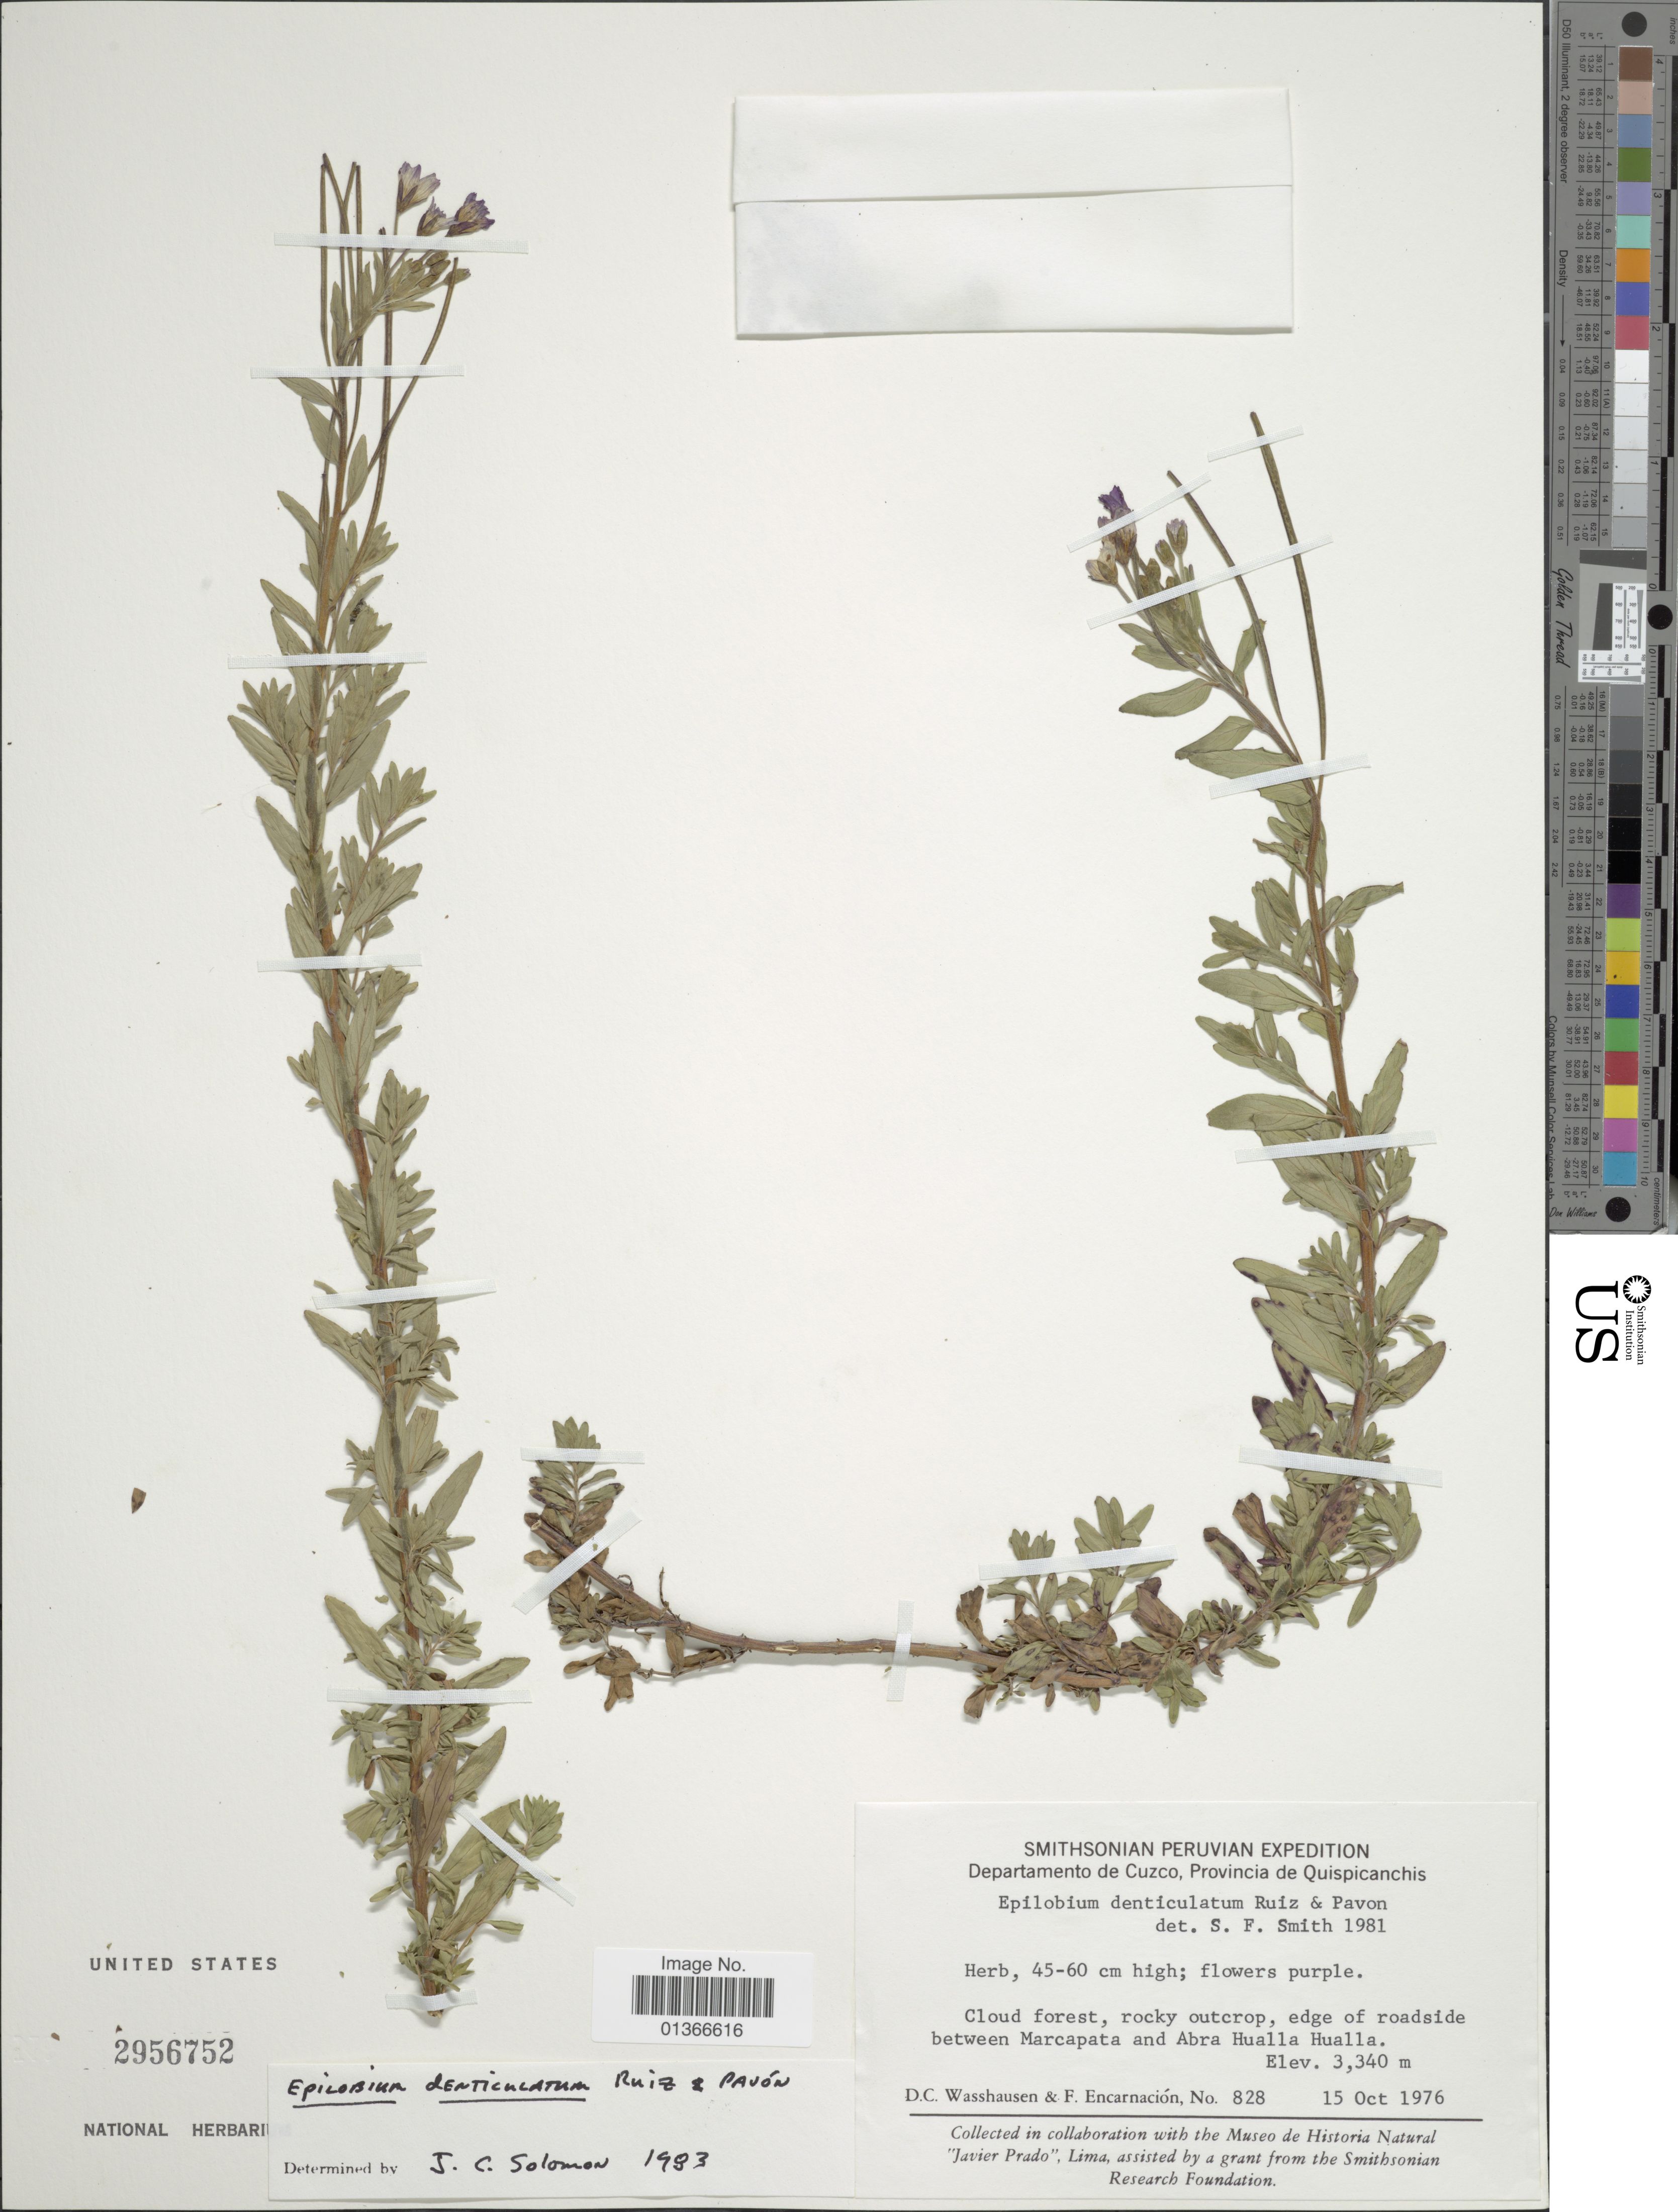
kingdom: Plantae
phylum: Tracheophyta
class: Magnoliopsida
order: Myrtales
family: Onagraceae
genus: Epilobium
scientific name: Epilobium denticulatum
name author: Ruiz & Pav.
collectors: D. C. Wasshausen & F. Encarnación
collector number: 828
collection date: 1976-10-15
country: Peru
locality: Departamento de Cuzco, Provincia de Quispicanchis. Cloud forest, rocky outcrop, edge of roadside between Marcapata and Abra Hualla Hualla.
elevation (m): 3340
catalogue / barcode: US 2956752